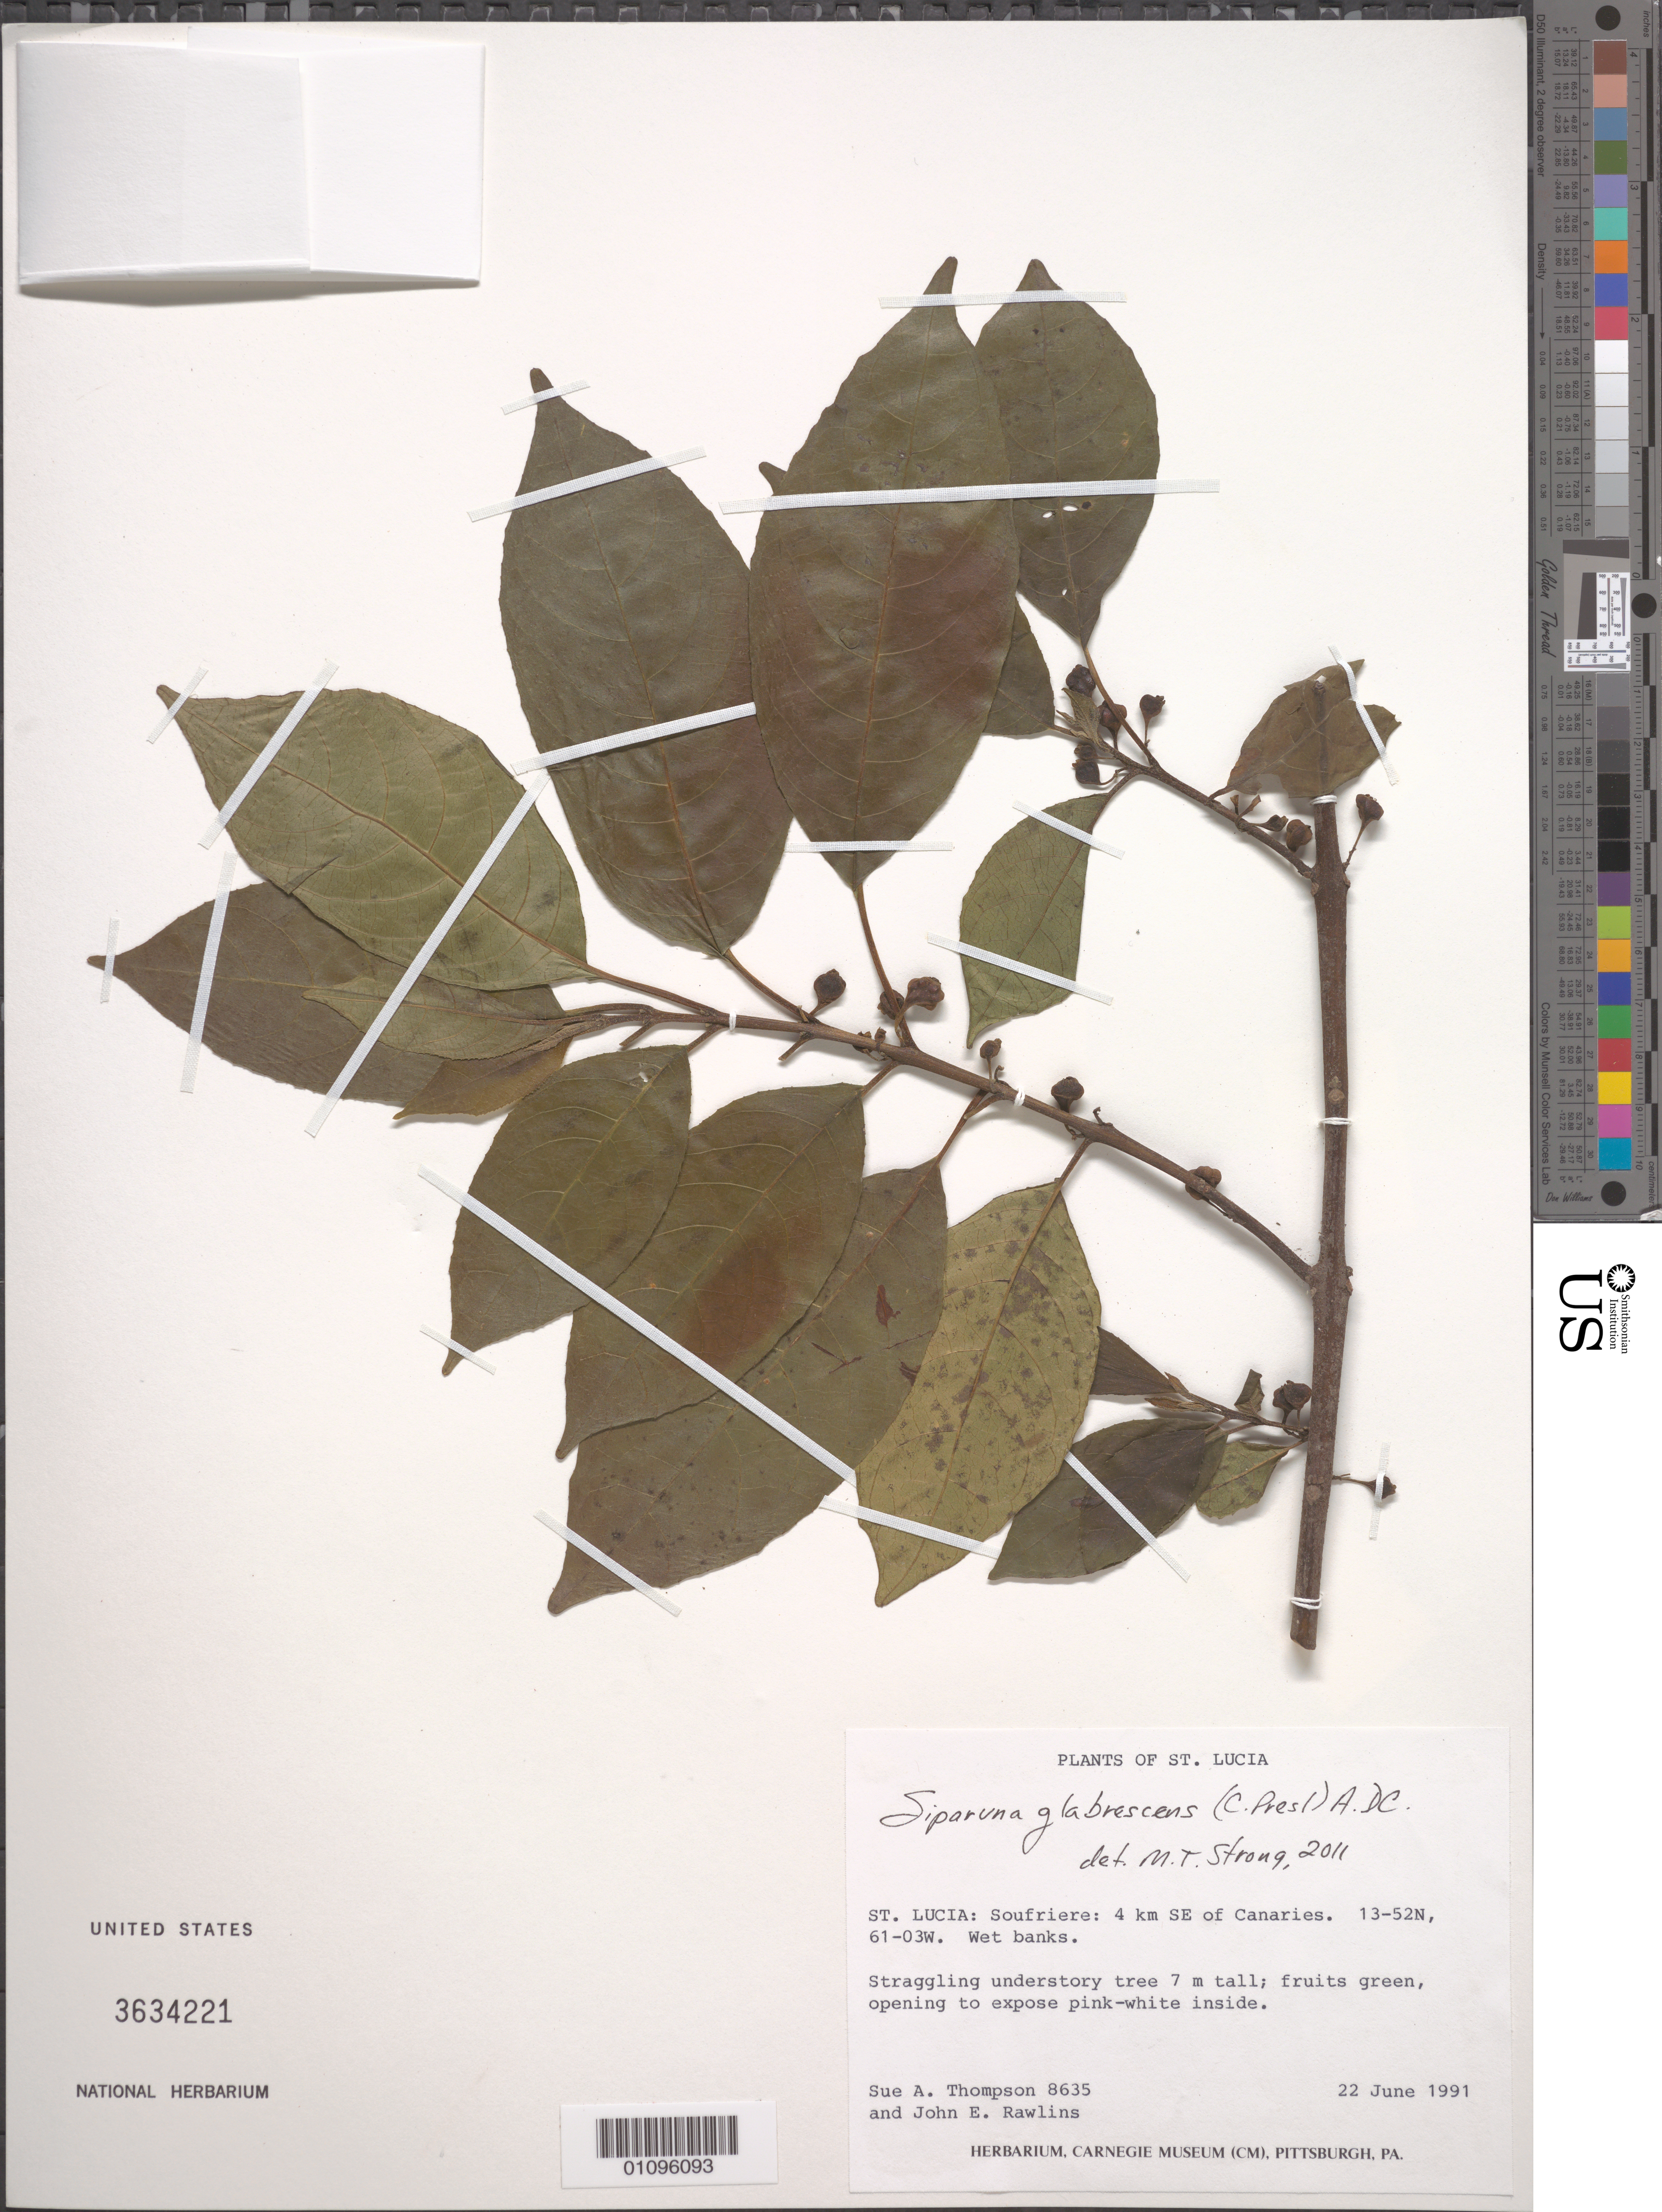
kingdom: Plantae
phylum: Tracheophyta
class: Magnoliopsida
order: Laurales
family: Siparunaceae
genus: Siparuna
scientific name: Siparuna glabrescens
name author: (C. Presl) A. DC.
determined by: Strong, M. T., (US), Smithsonian Institution - National Museum of Natural History (UNITED STATES)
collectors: S. A. Thompson & J. Rawlins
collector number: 8635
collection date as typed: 22 Jun 1991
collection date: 1991-06-22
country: St. Lucia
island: St. Lucia I.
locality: Soufriere, 4 km SE of Canaries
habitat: Wet banks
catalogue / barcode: US 3634221